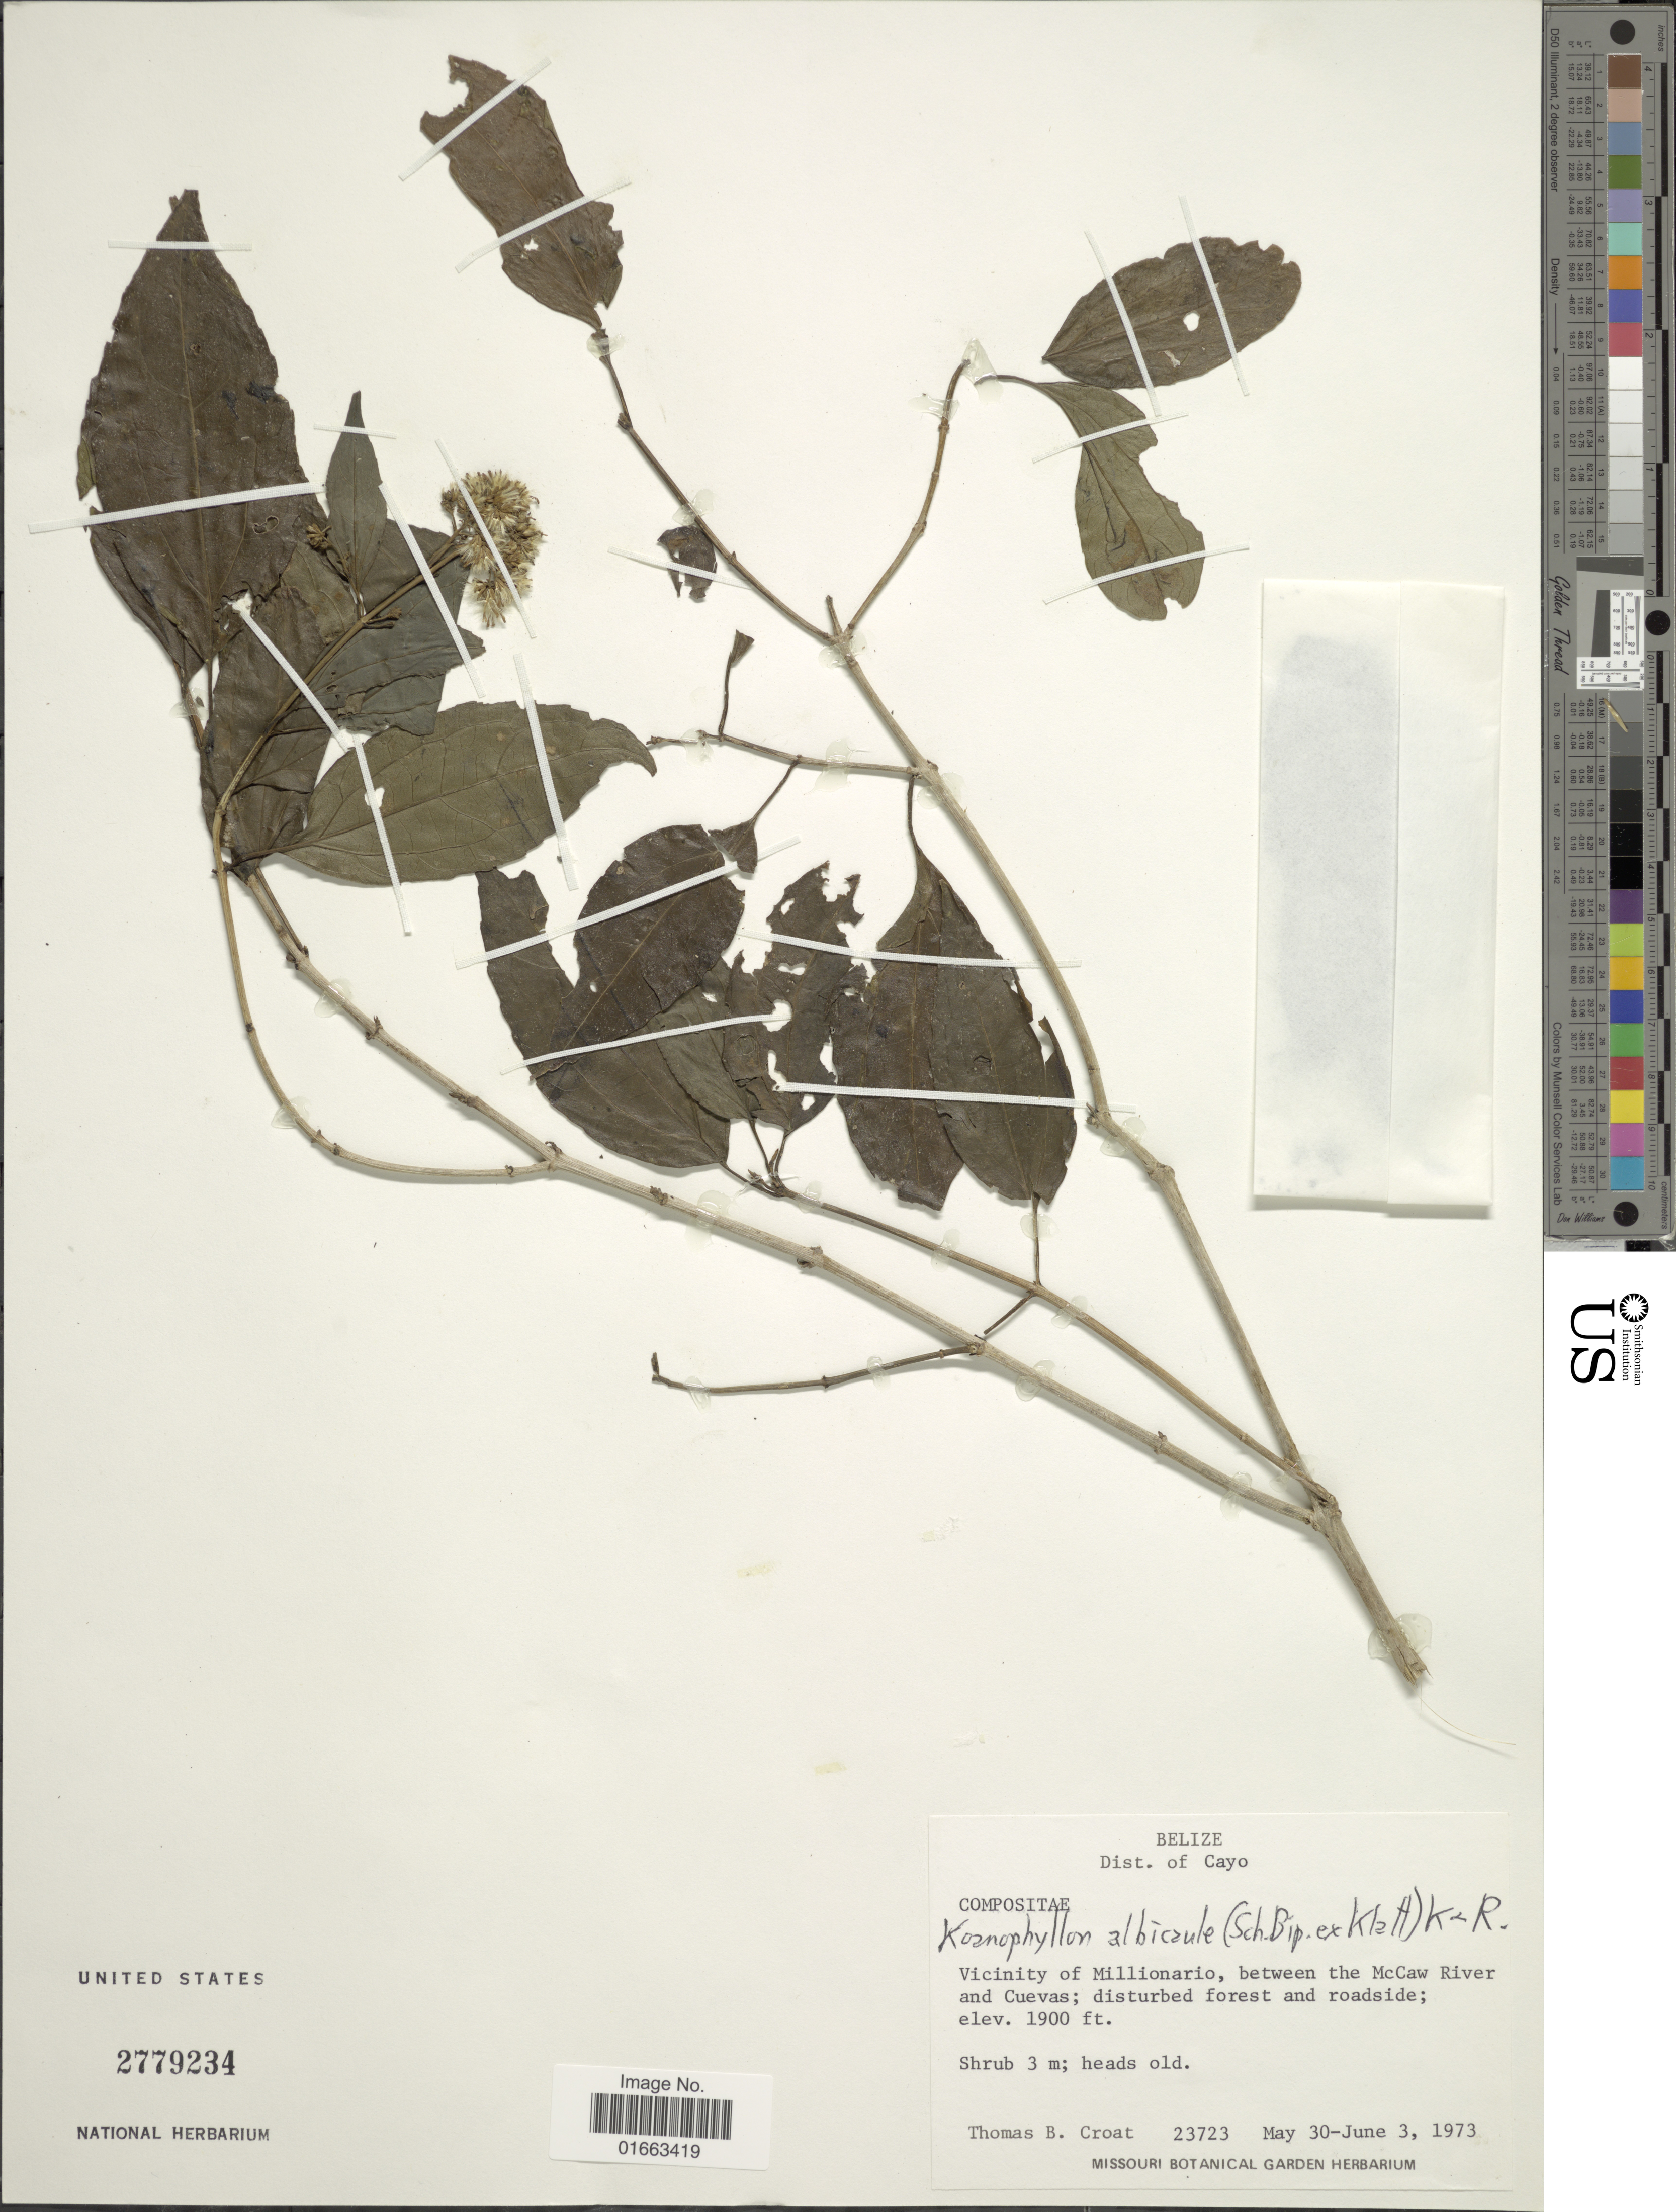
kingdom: Plantae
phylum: Tracheophyta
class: Magnoliopsida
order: Asterales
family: Asteraceae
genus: Koanophyllon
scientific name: Koanophyllon albicaule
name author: (Sch. Bip. ex Klatt) R.M. King & H. Rob.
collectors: T. B. Croat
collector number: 23723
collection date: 1973-05-30/1973-06-03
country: Belize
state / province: Cayo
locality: Vicinity of Millionario, between the McCaw River and Cuevas; disturbed forest and roadside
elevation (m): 579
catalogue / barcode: US 2779234